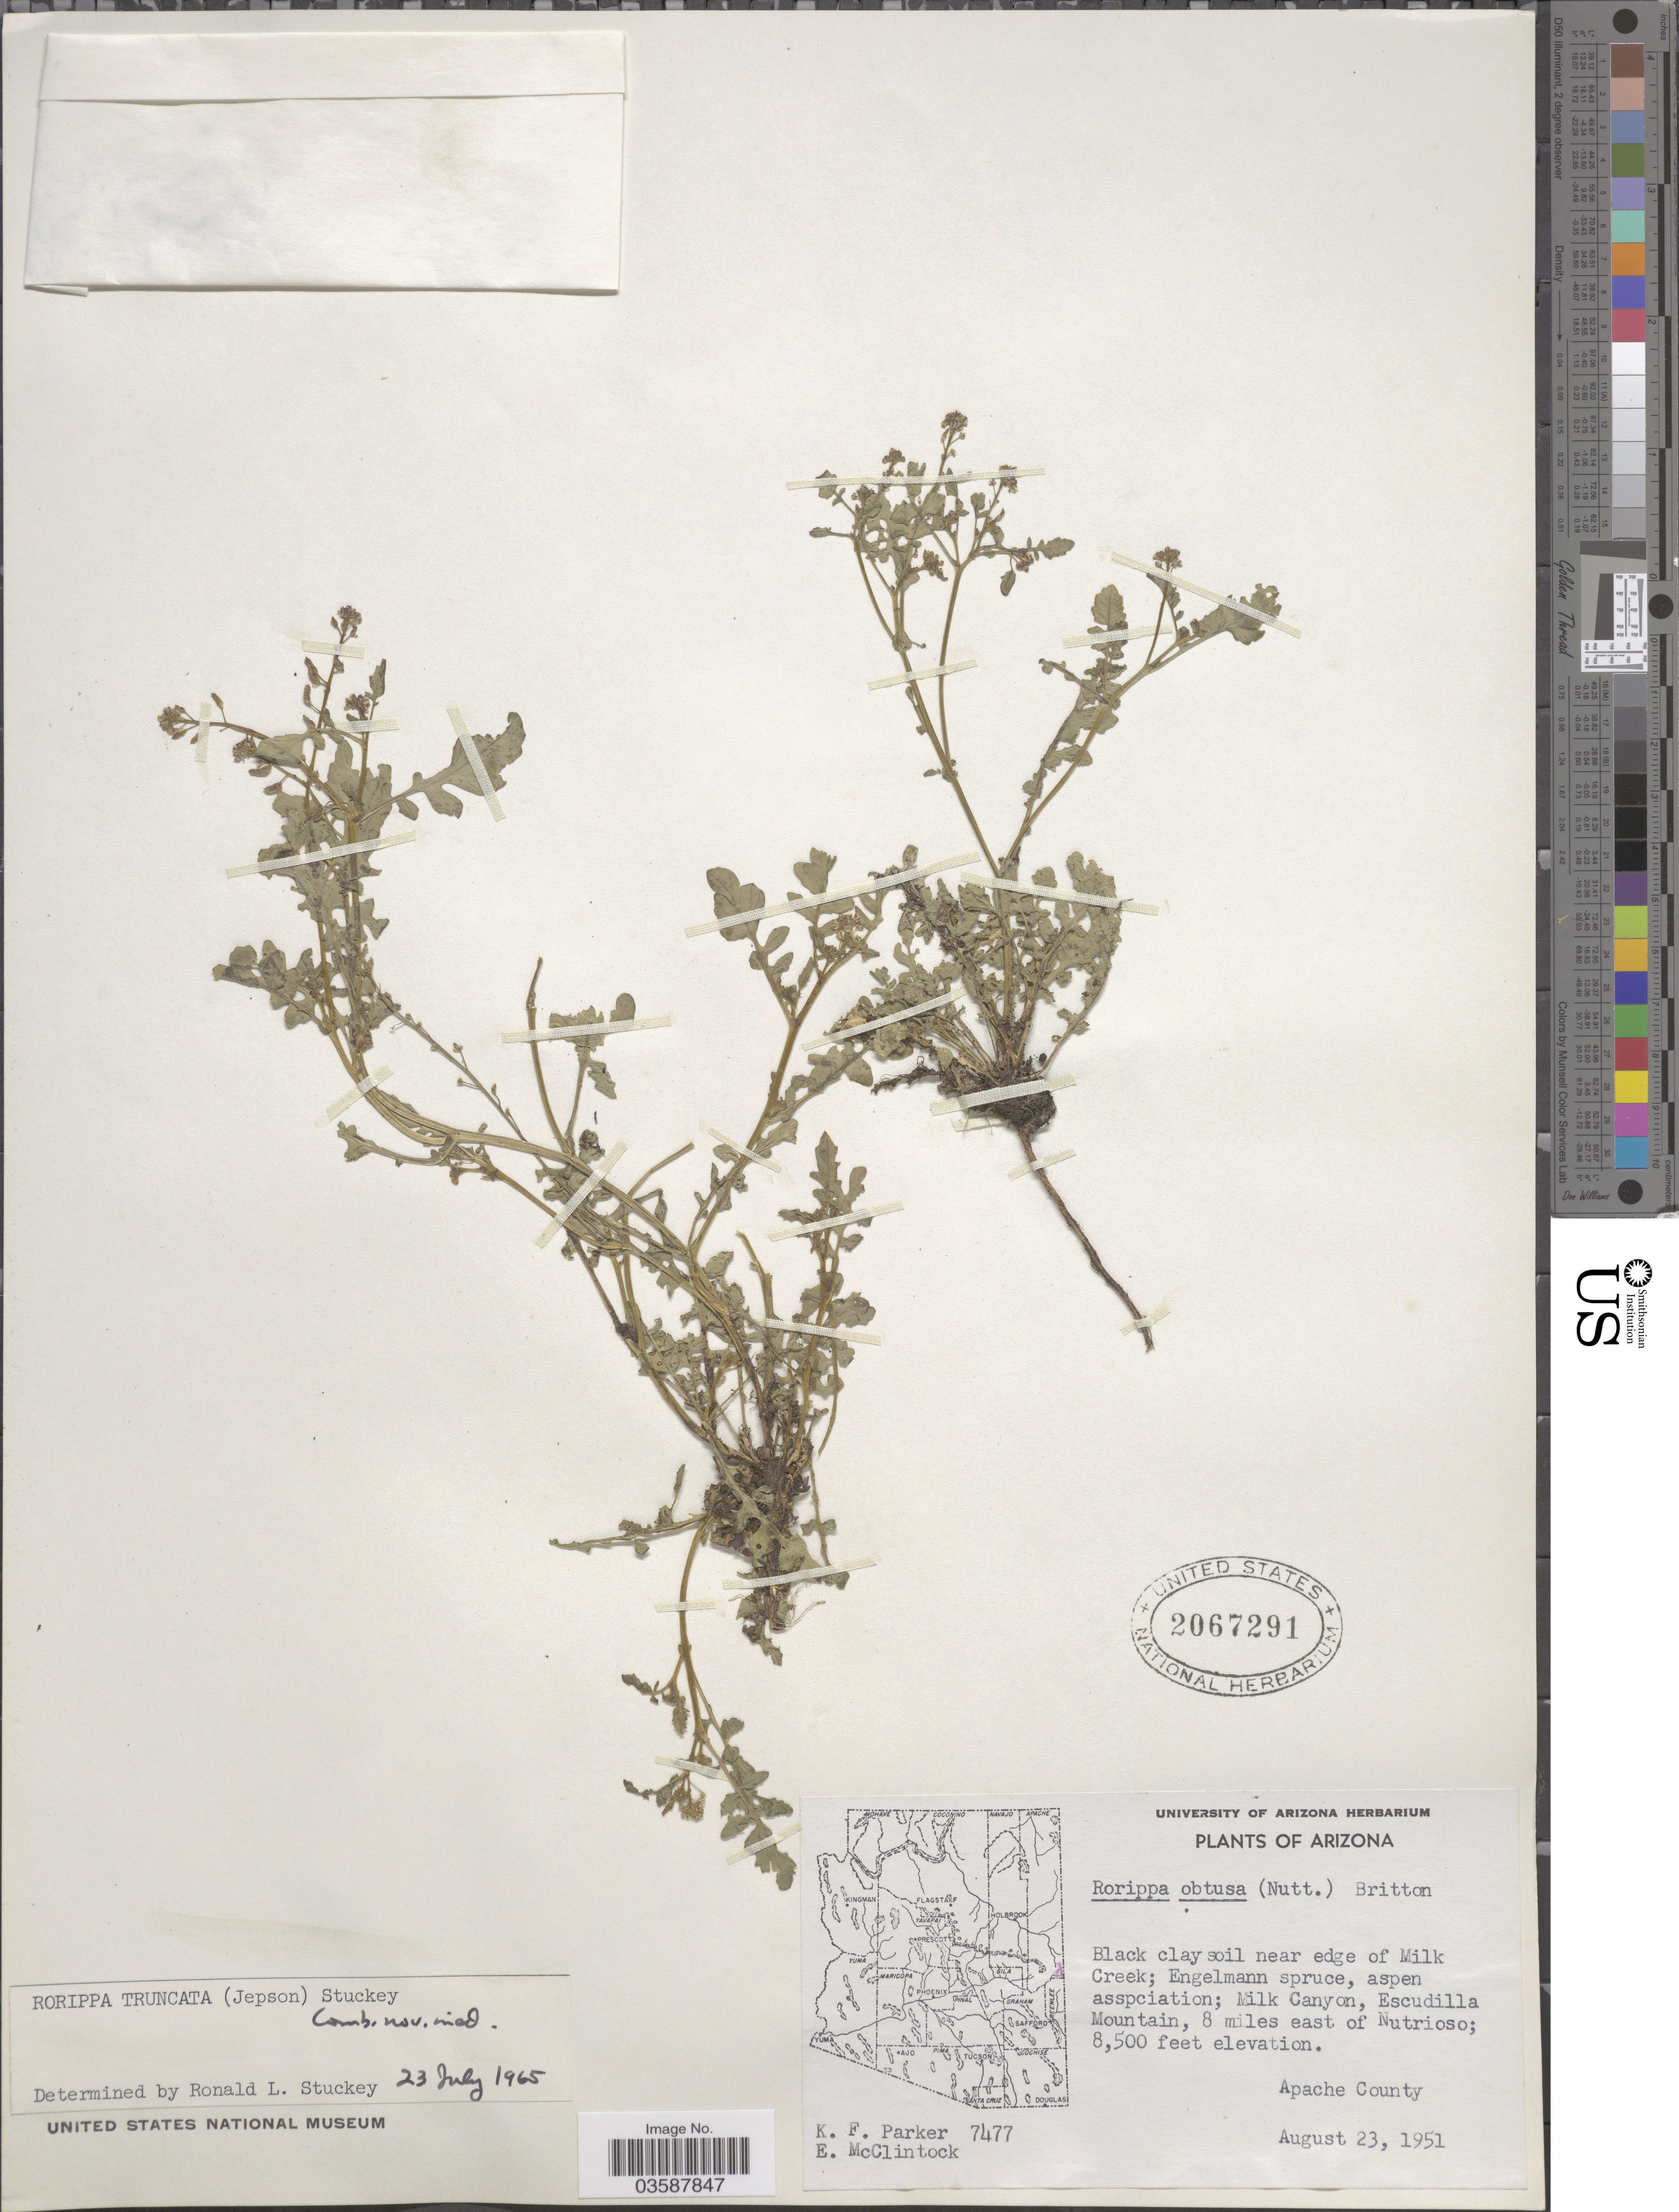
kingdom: Plantae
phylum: Tracheophyta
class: Magnoliopsida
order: Brassicales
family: Brassicaceae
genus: Rorippa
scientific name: Rorippa truncata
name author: (Jeps.) Stuckey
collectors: K. F. Parker & E. McClintock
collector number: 7477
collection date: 1951-08-23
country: United States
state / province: Arizona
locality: Black clay soil near edge of Milk Creek; Milk Canyon, Escudilla Mountain, 8 miles east of Nutrioso; Apache County.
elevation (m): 2591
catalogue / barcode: US 2067291